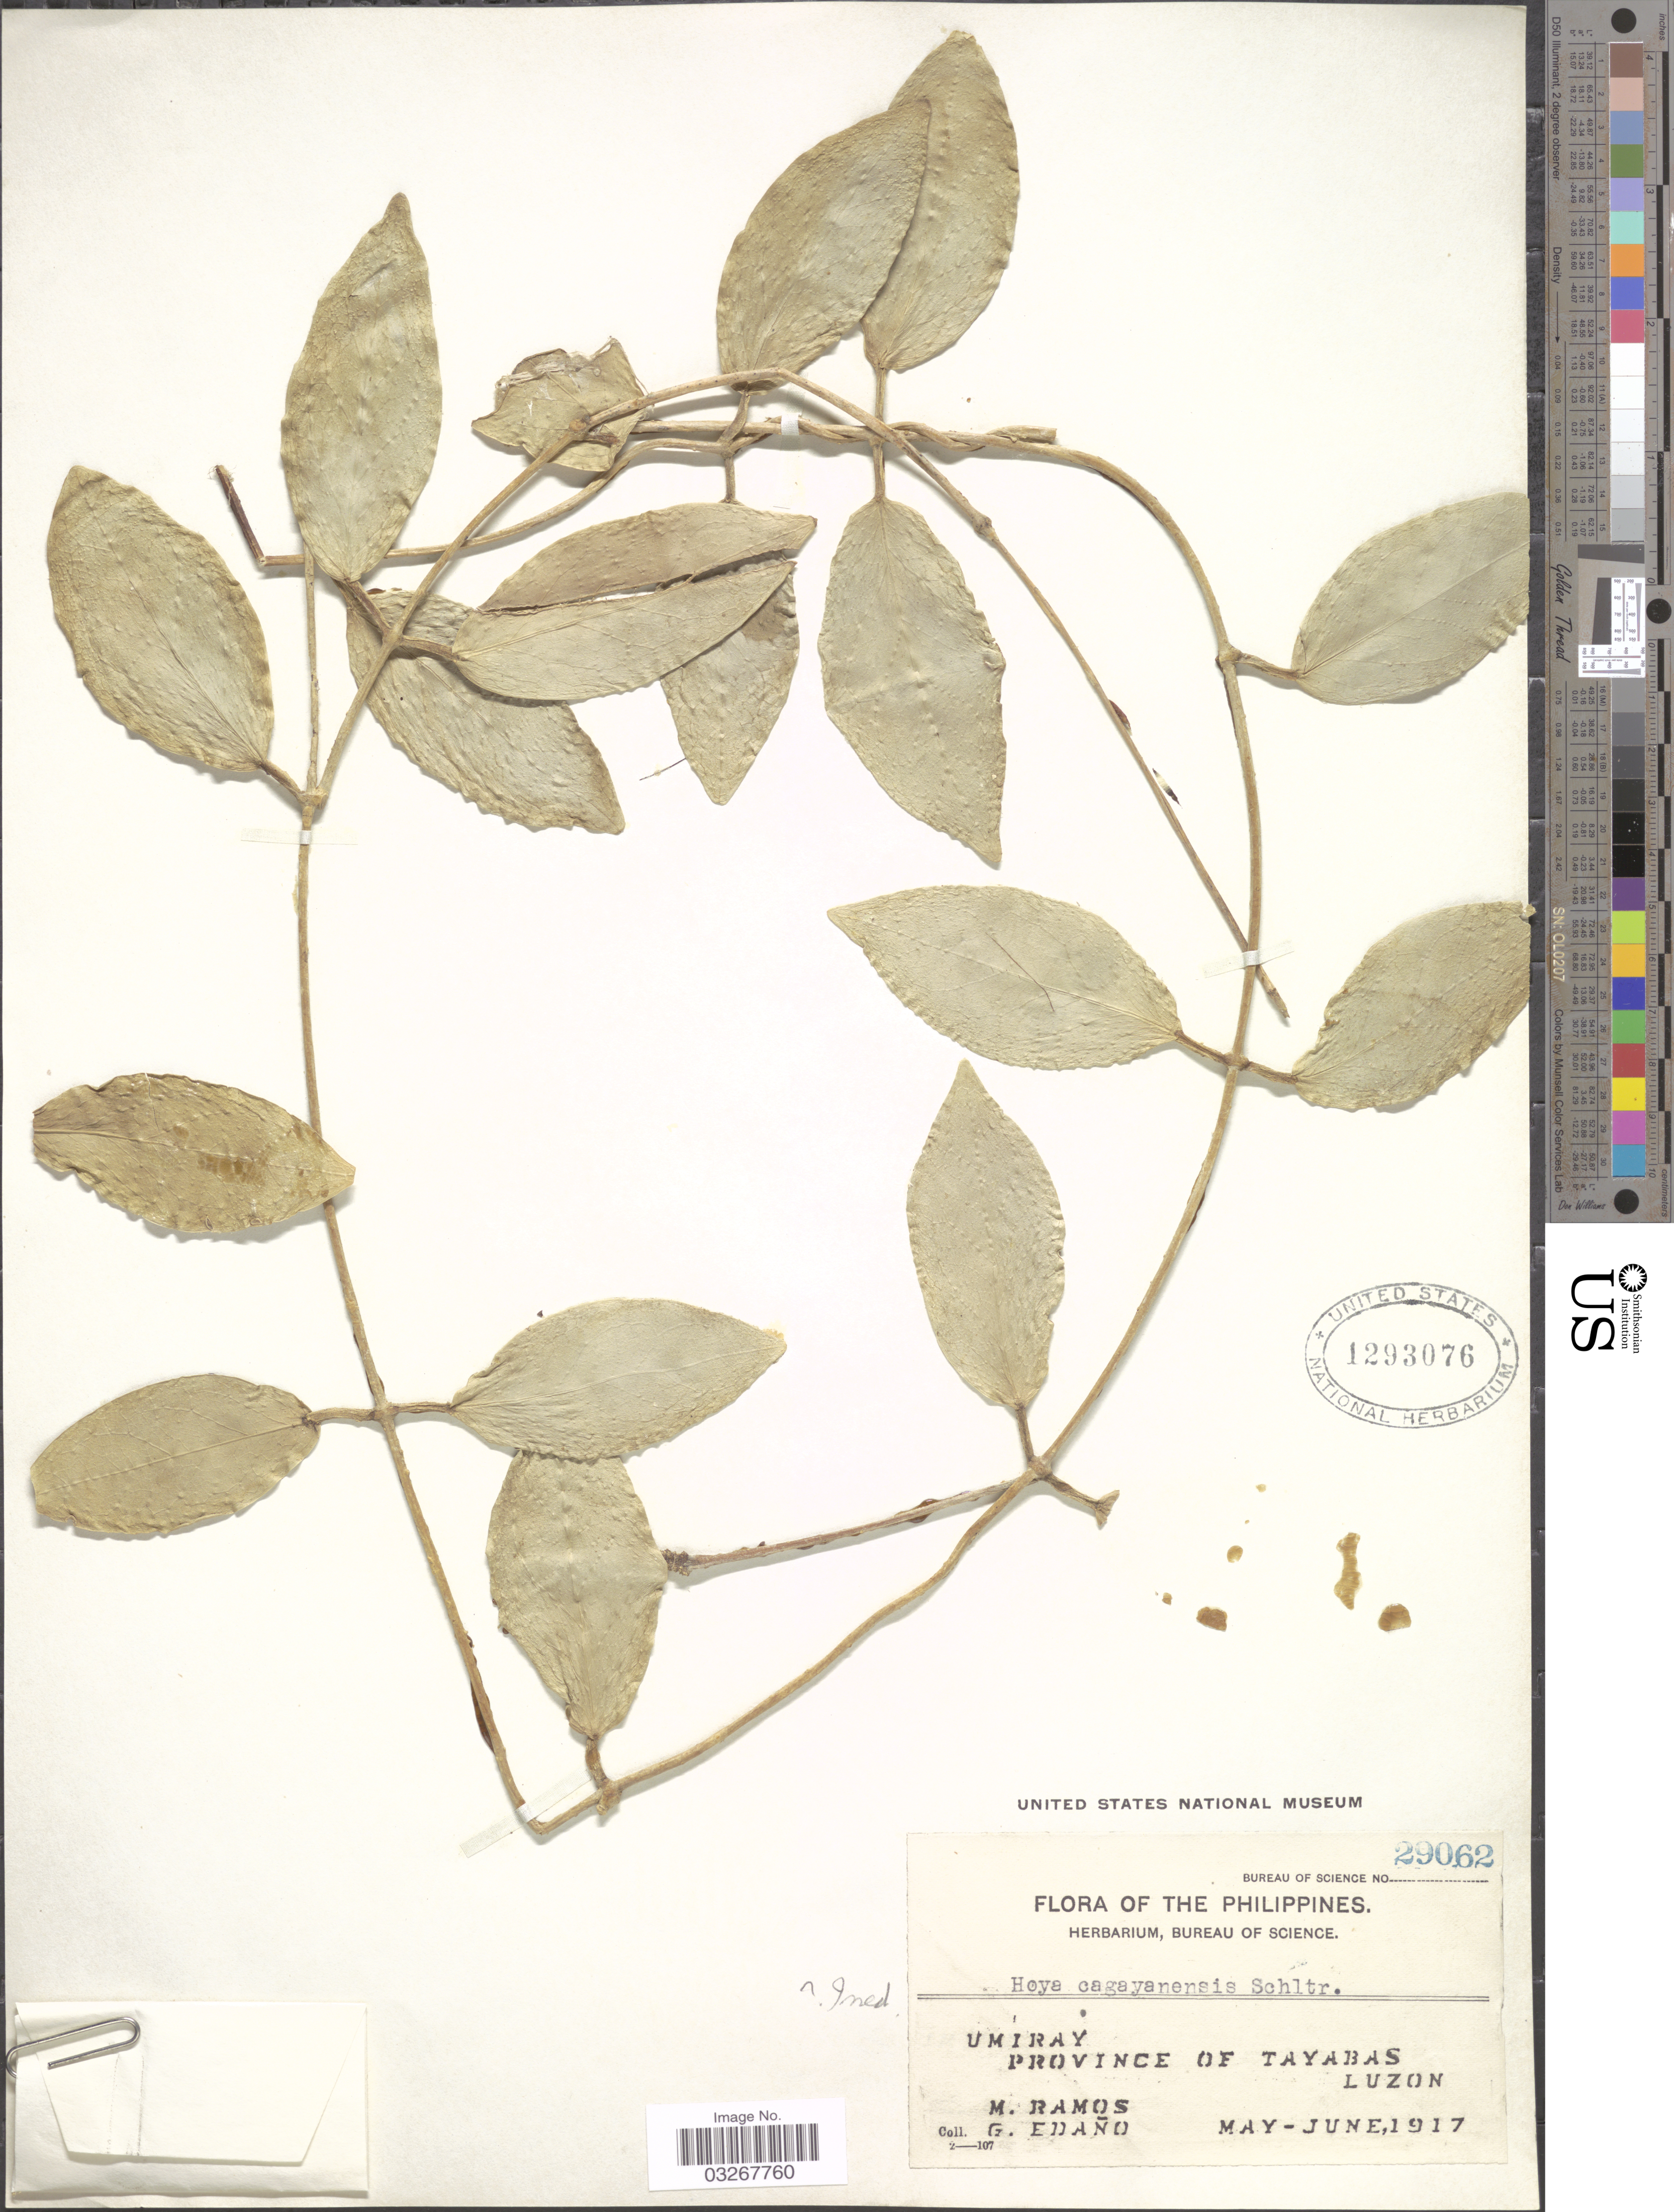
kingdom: Plantae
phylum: Tracheophyta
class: Magnoliopsida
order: Gentianales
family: Apocynaceae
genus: Hoya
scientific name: Hoya cagayanensis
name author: C.M. Burton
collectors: M. Ramos & G. Edaño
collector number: Bureau of Science 29062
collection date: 1917-05/1917-06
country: Philippines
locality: Umiray. Province of Tayabas. Luzon.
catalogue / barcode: US 1293076